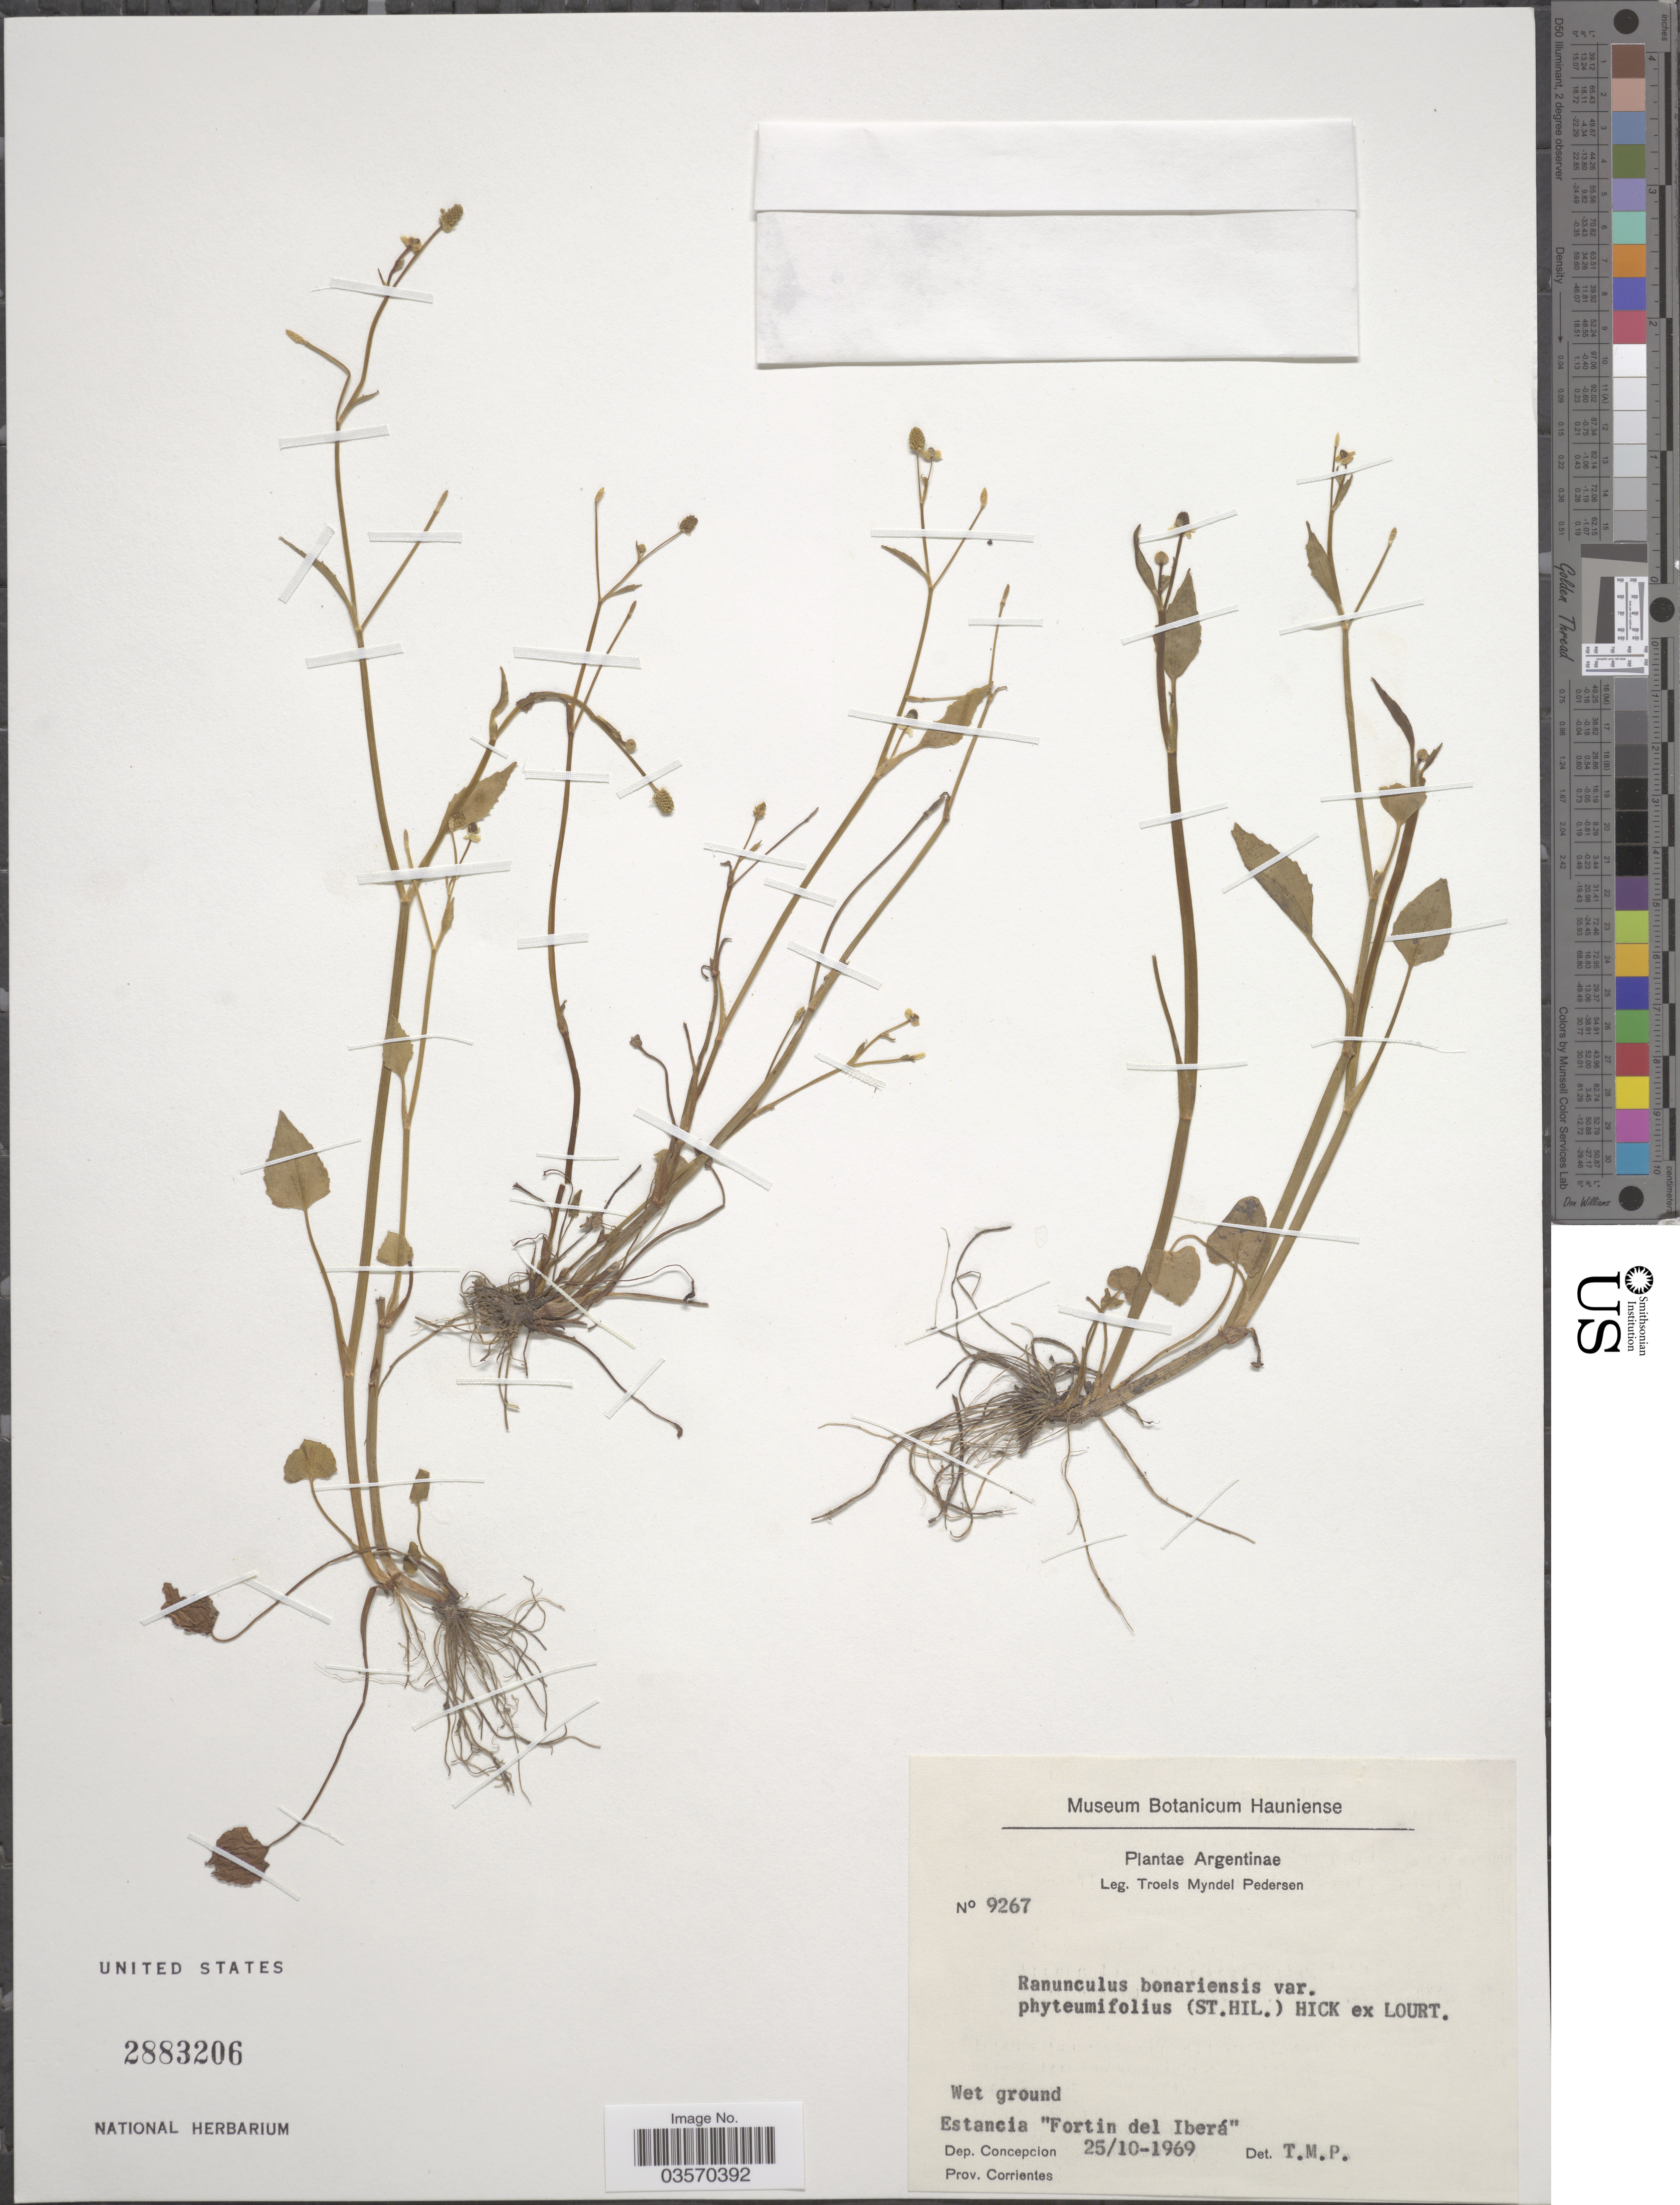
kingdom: Plantae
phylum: Tracheophyta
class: Magnoliopsida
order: Ranunculales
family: Ranunculaceae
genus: Ranunculus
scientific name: Ranunculus bonariensis var. phyteumifolius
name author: (A. St.-Hil.) Hicken ex Lourteig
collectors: T. Pederson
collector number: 9267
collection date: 1969-10-25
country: Argentina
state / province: Corrientes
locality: Estancia "Fortin del Iberá". Dep. Concepcion.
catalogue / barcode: US 2883206